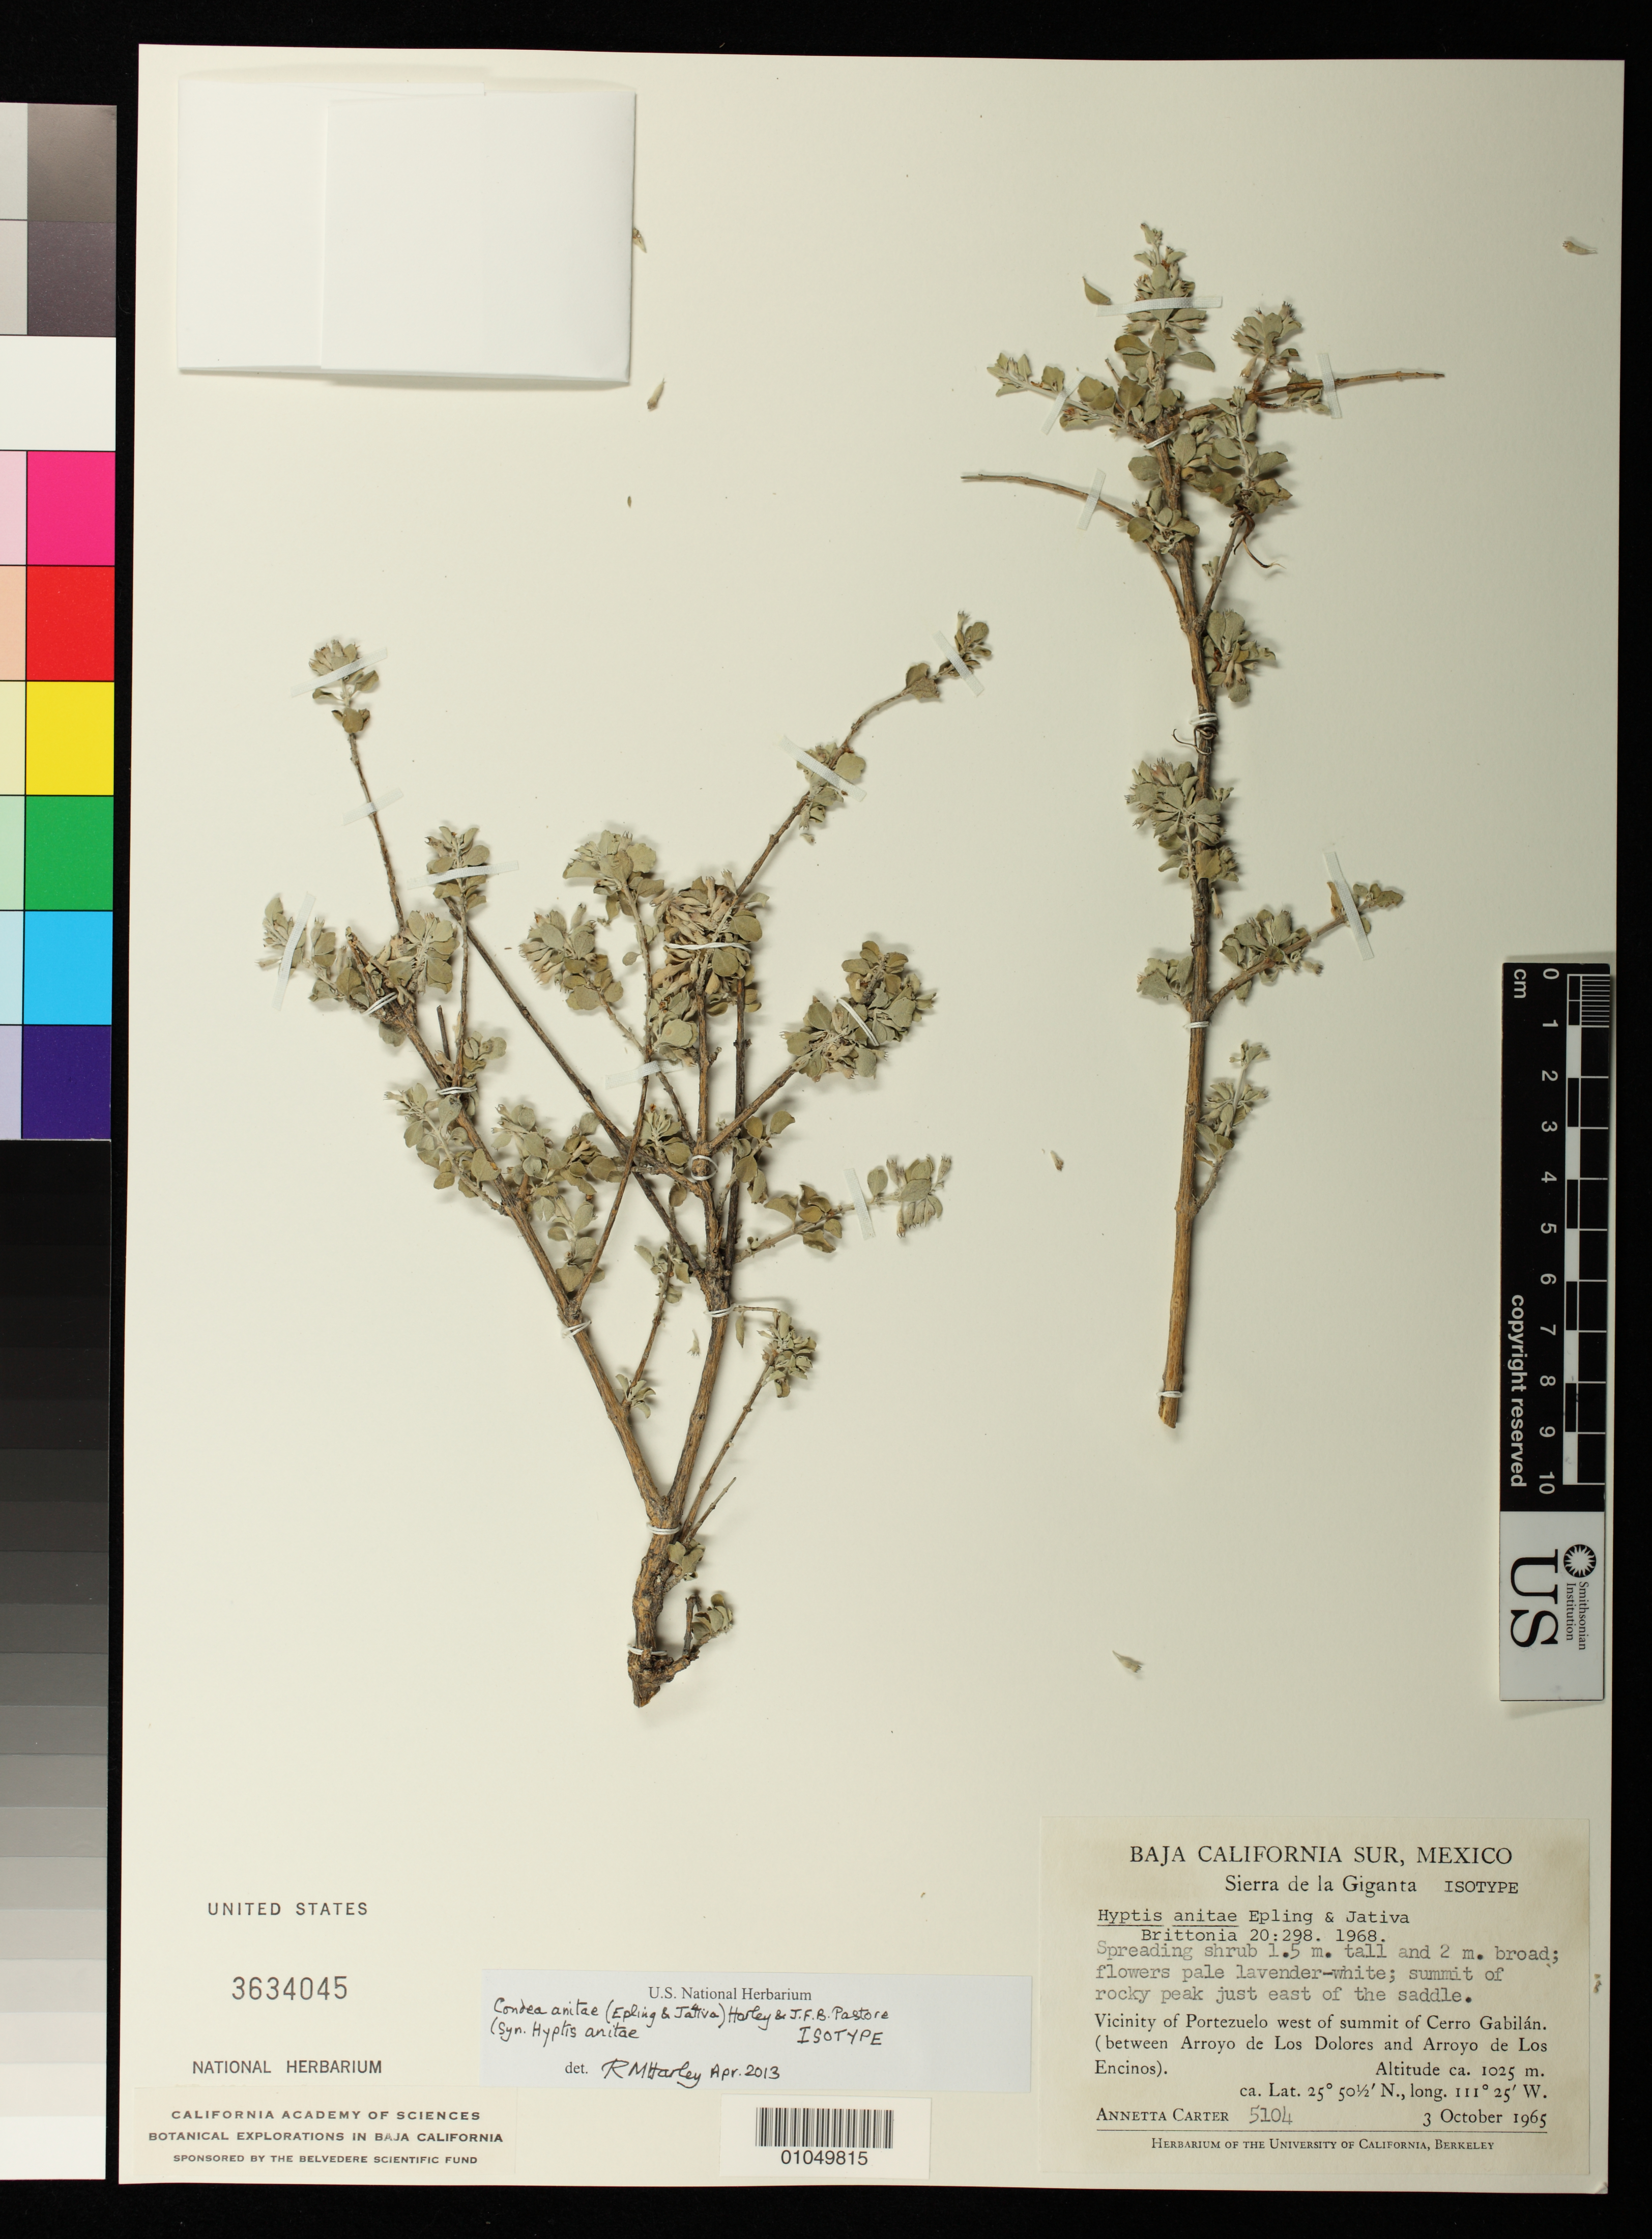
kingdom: Plantae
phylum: Tracheophyta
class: Magnoliopsida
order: Lamiales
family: Lamiaceae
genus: Hyptis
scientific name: Hyptis anitae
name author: Epling & Játiva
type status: Isotype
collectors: A. Carter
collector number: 5104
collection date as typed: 03 Oct 1965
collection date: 1965-10-03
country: Mexico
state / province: Baja California Sur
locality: Baja California Sur, Sierra de la Giganta. Vicinity of Portezuelo west of summit of Cerro Gabilán (between Arroyo de Los Dolores and Arroyo de Los Encinos).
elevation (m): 1025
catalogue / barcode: US 3634045